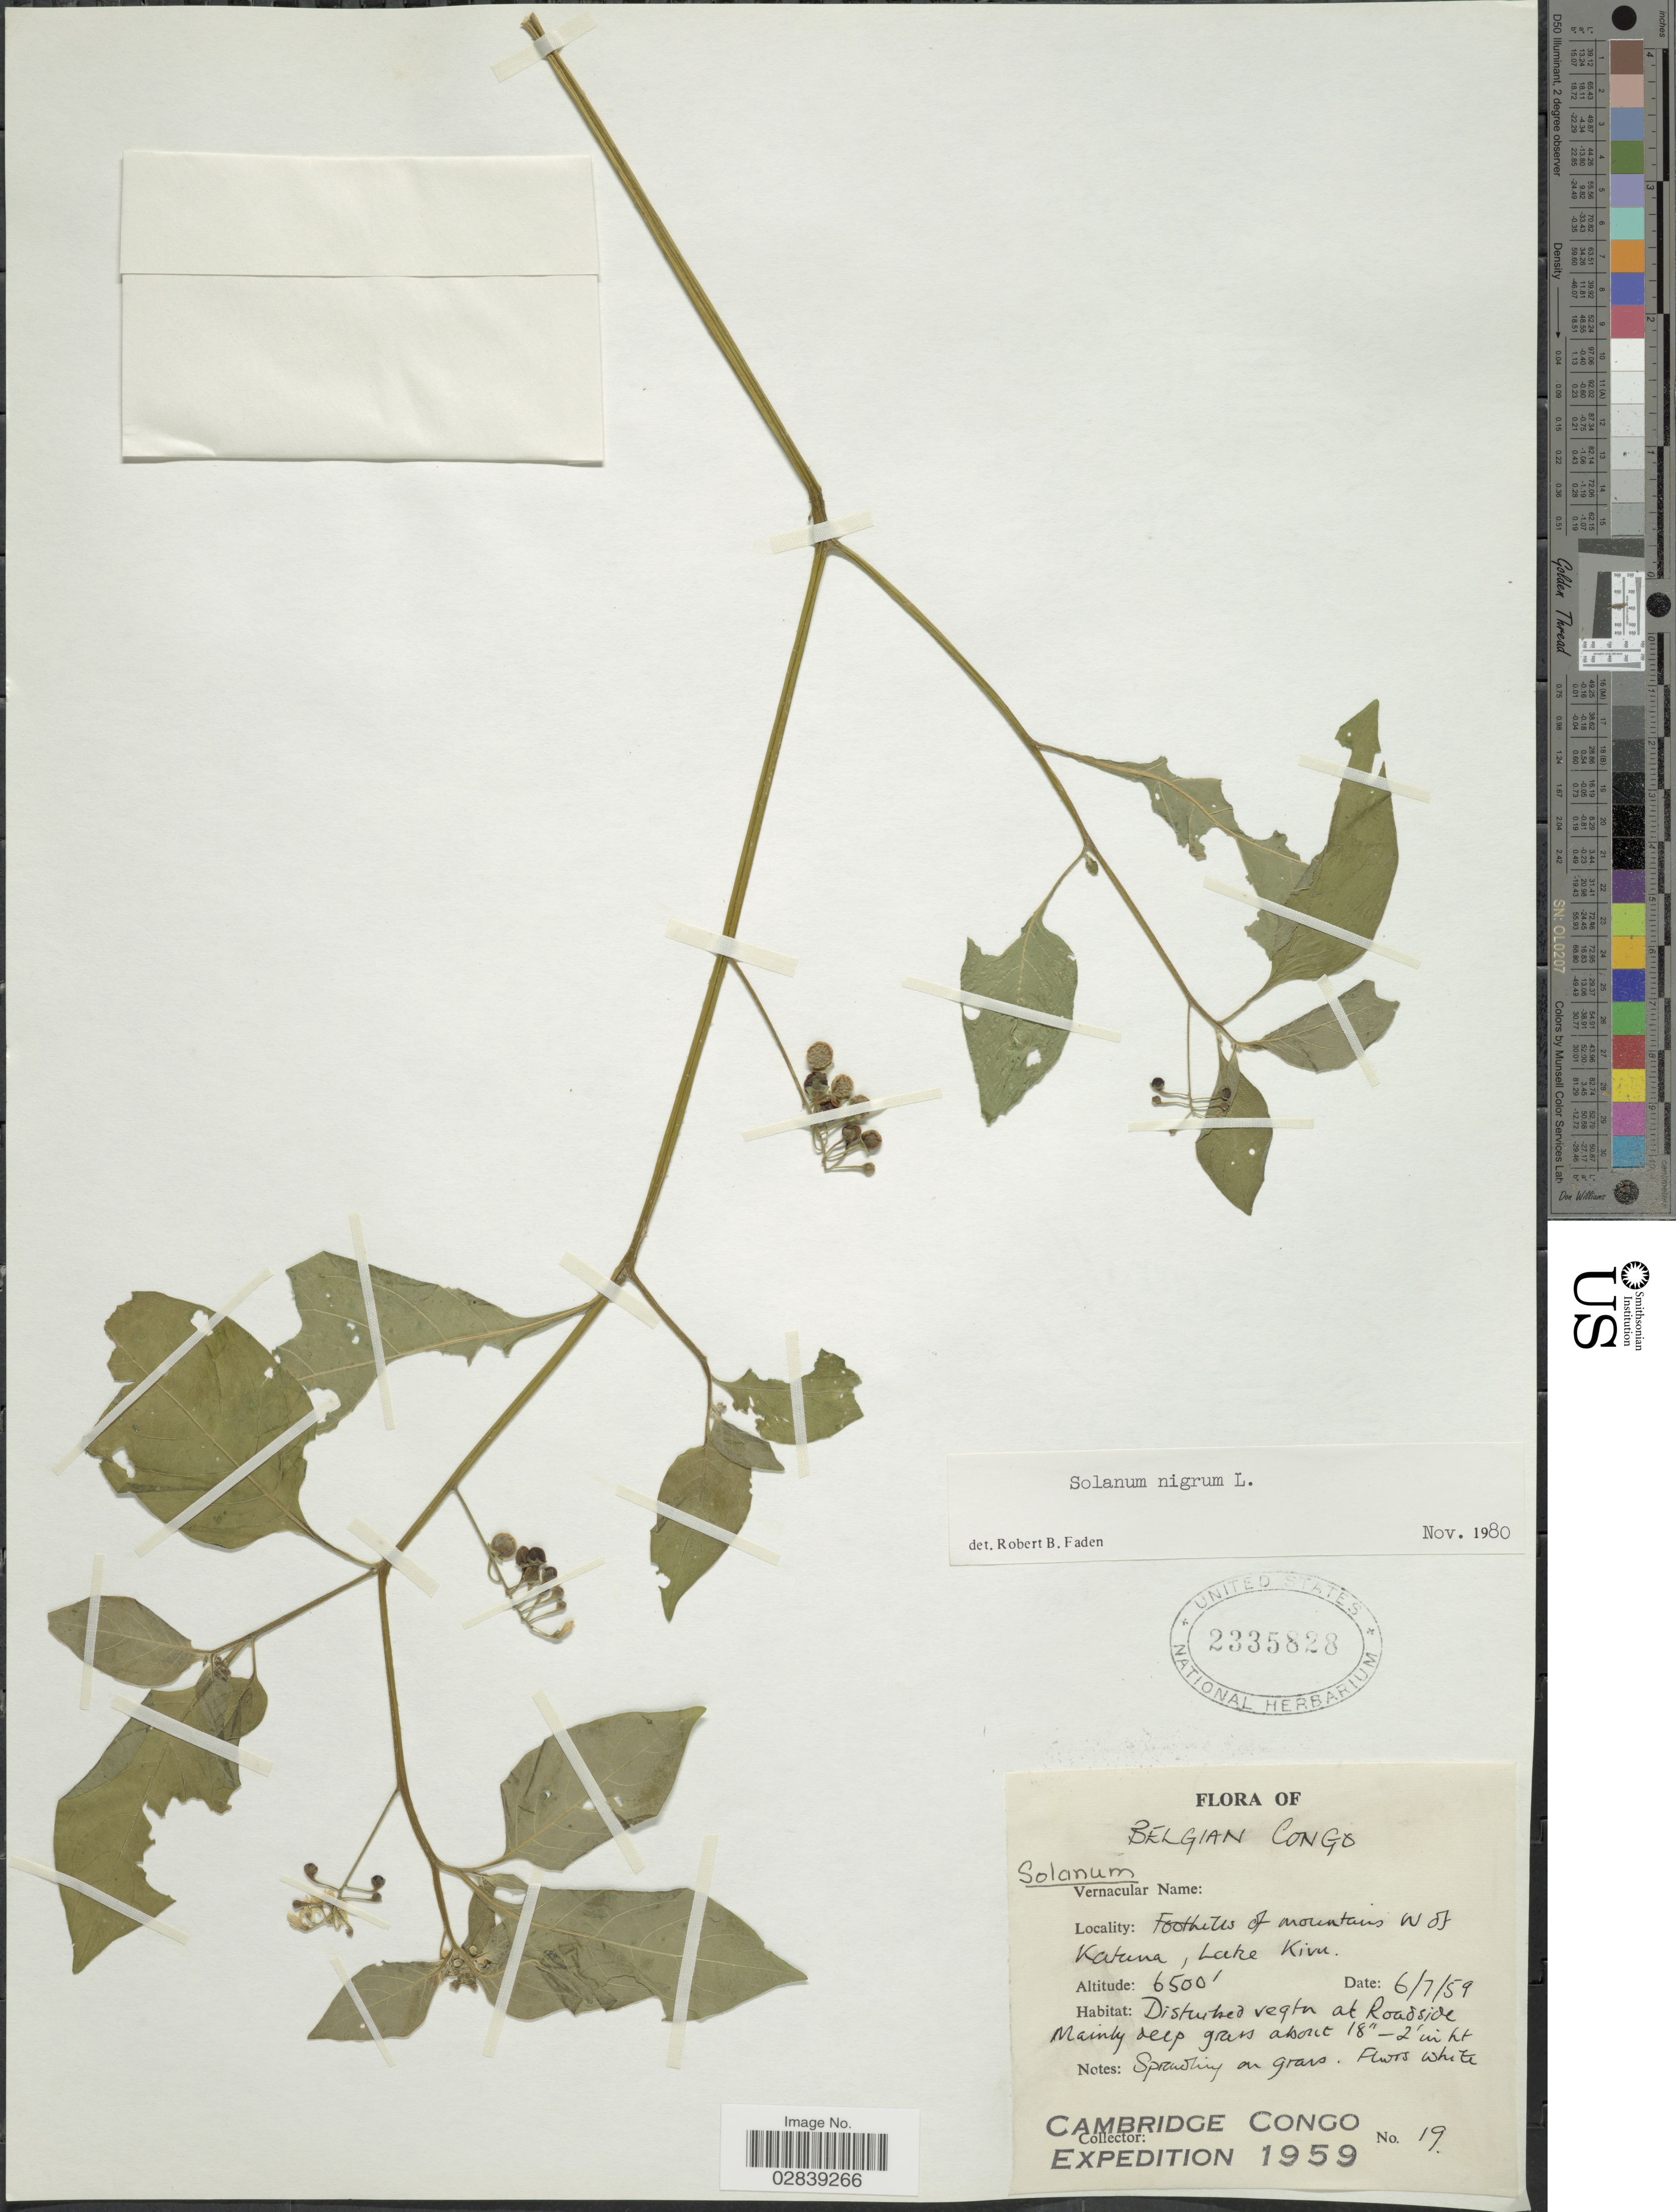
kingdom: Plantae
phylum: Tracheophyta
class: Magnoliopsida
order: Solanales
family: Solanaceae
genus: Solanum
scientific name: Solanum nigrum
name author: L.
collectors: Cambridge Congo Expedition 1959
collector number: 19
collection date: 1959-07-06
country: Congo, Democratic Republic of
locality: Belgian Congo, Foothills of mountains W of Katana, Lake Kivu.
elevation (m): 1981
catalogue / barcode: US 2335828